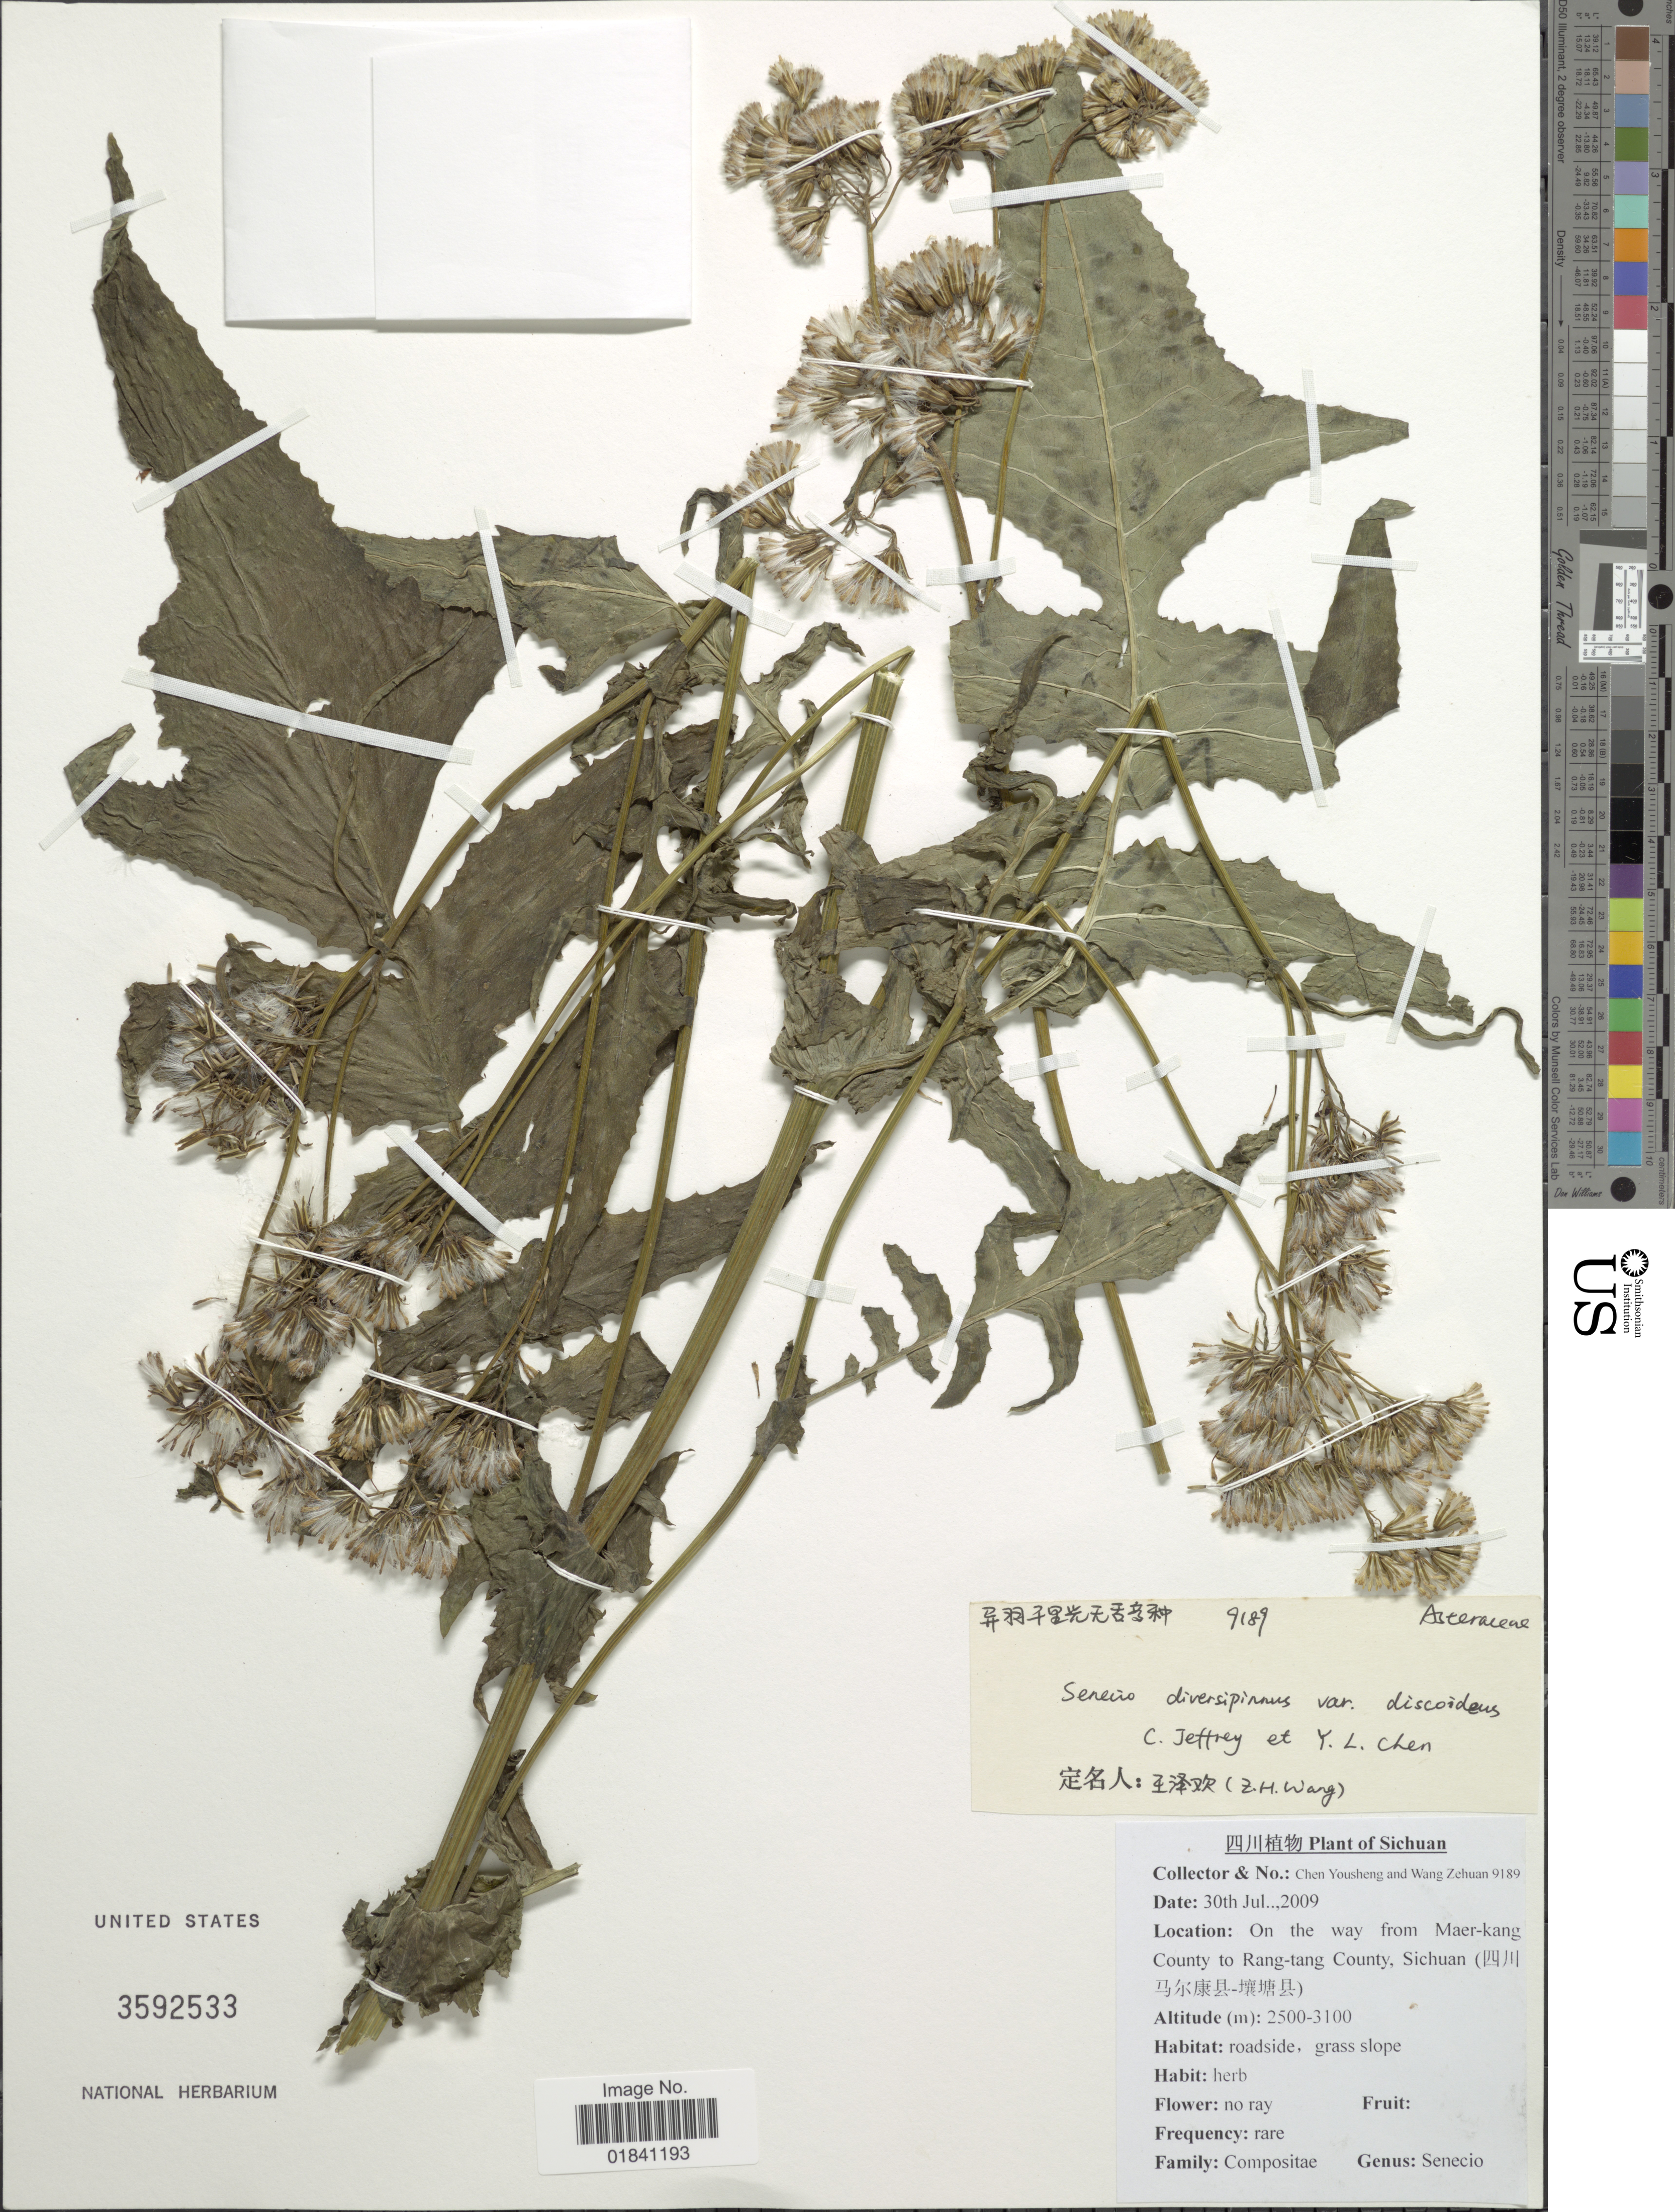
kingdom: Plantae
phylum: Tracheophyta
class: Magnoliopsida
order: Asterales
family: Asteraceae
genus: Senecio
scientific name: Senecio diversipinnus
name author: Ling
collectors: Y. Chen & Z. Wang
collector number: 9189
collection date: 2009-07-30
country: China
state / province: Sichuan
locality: On the way from Maer-kang County to Rang-tang County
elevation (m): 2500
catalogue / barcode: US 3592533